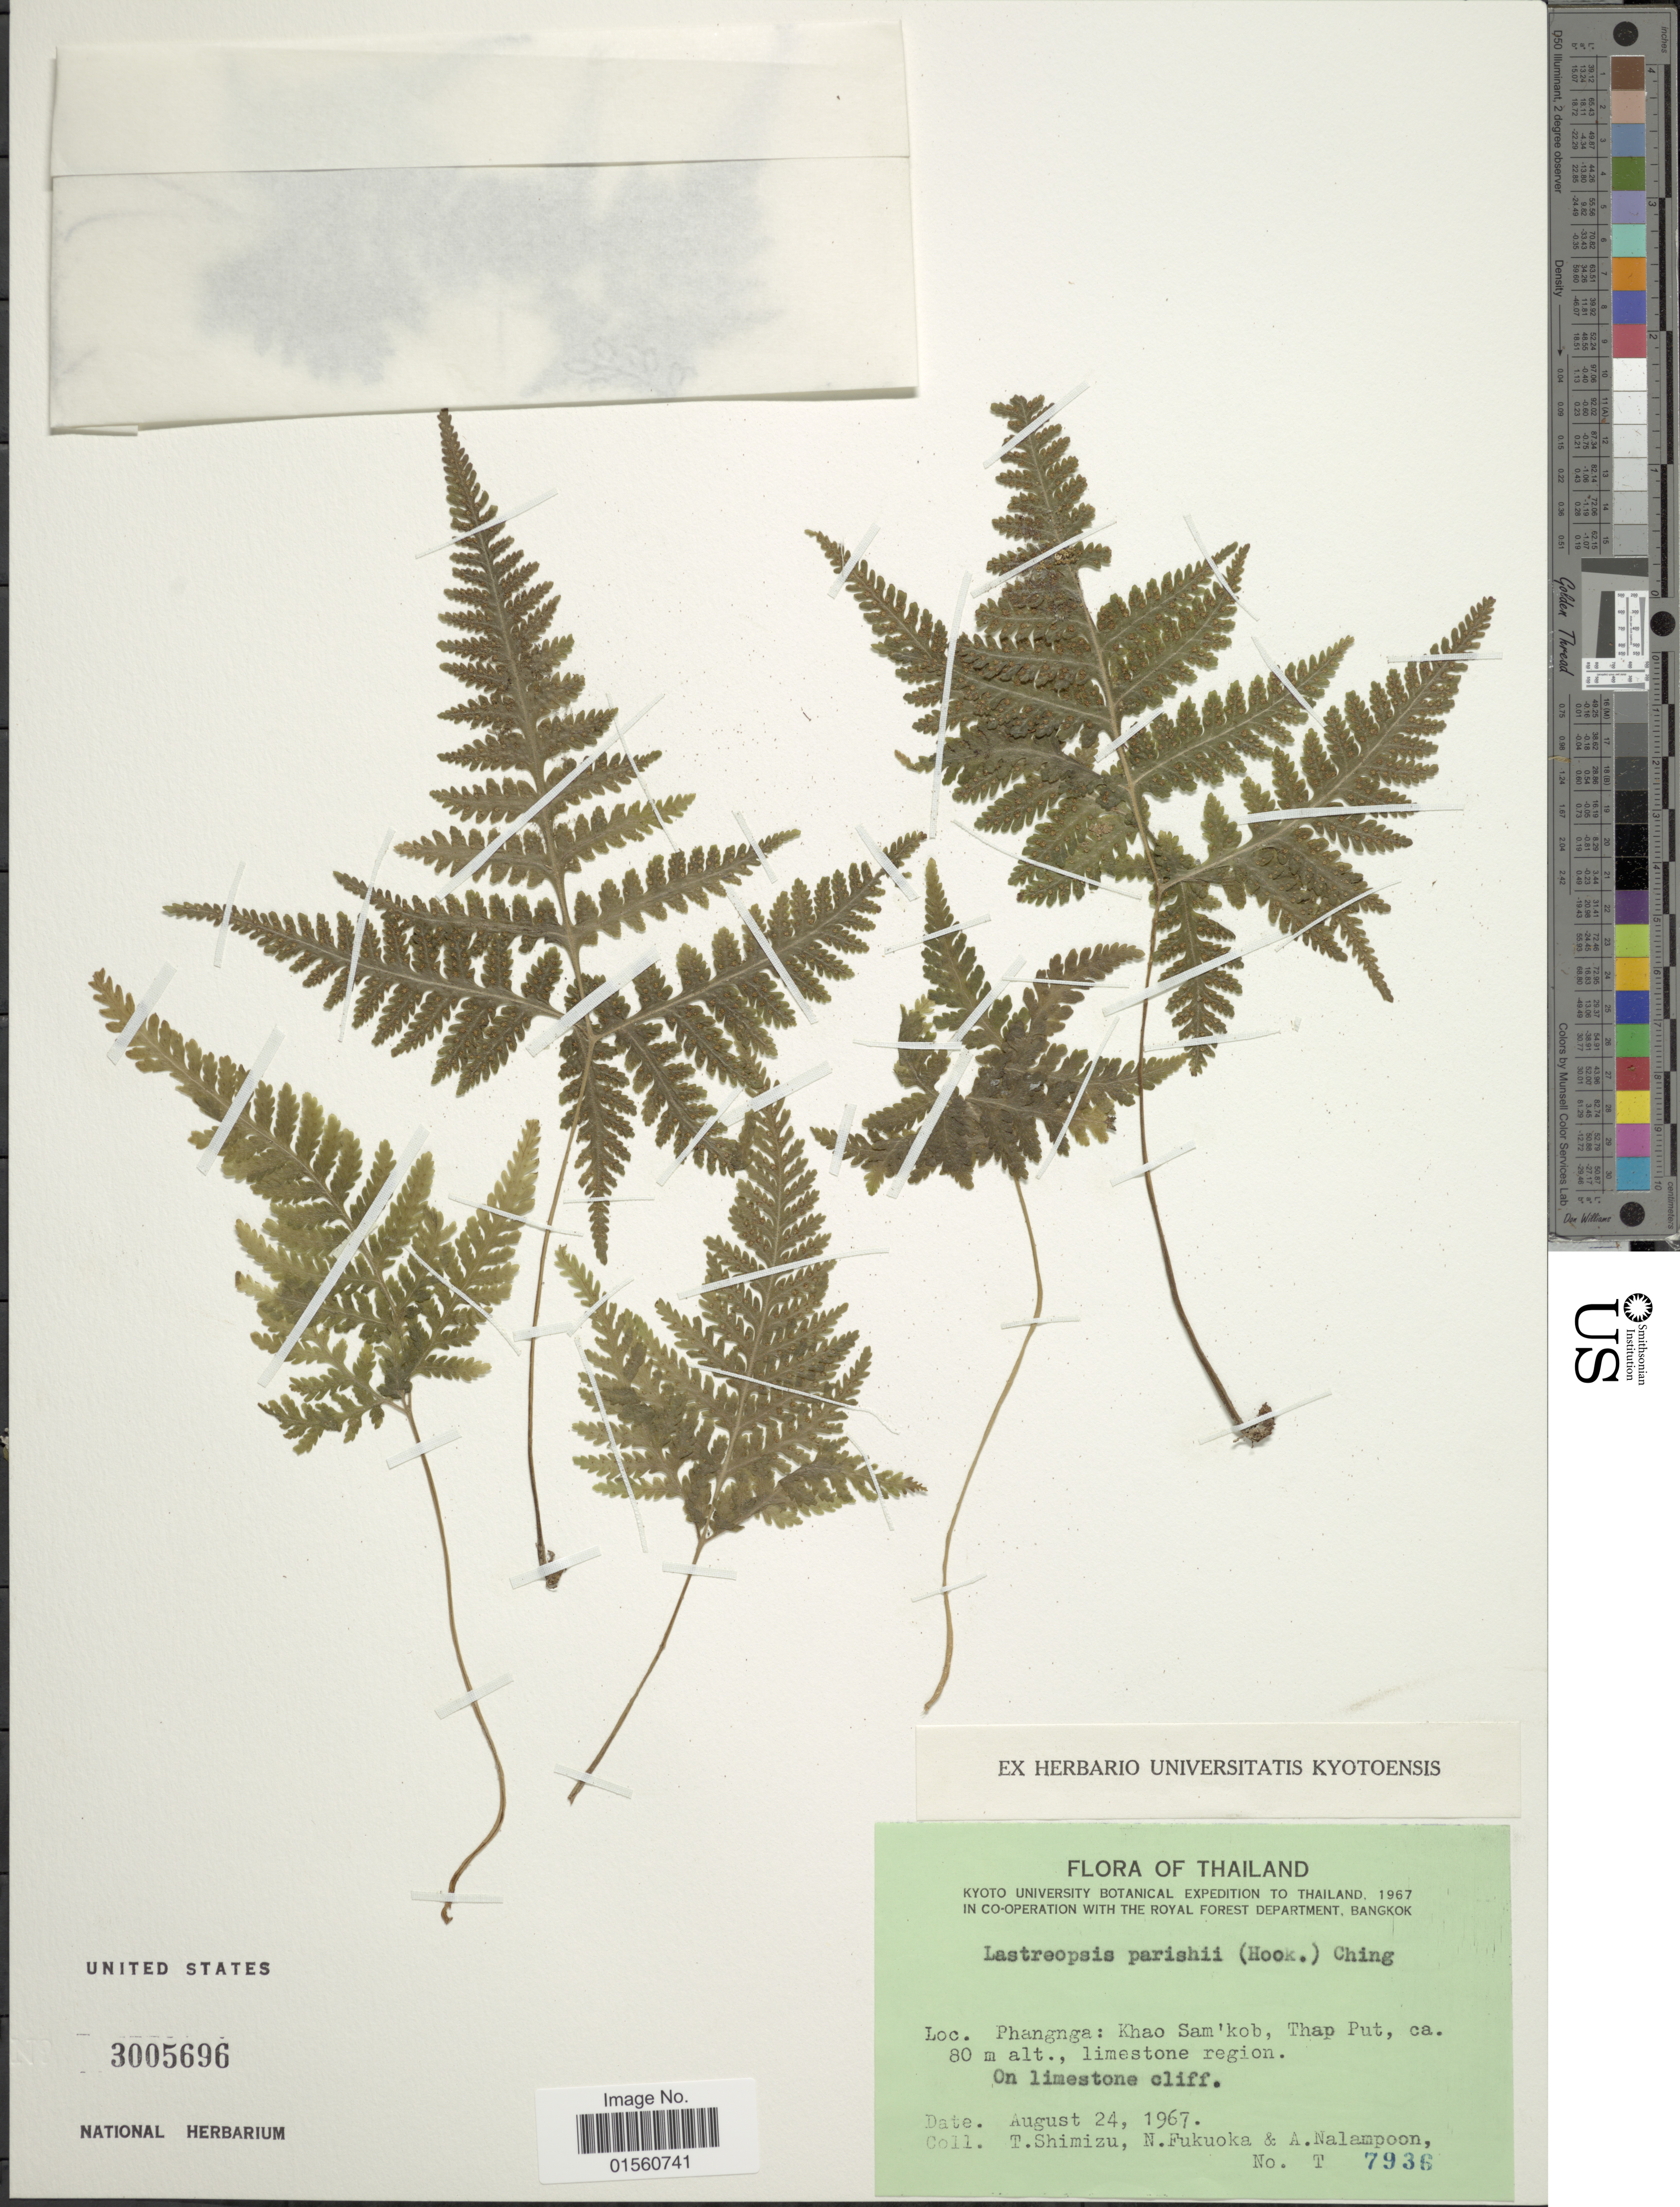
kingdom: Plantae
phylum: Tracheophyta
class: Polypodiopsida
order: Polypodiales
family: Dryopteridaceae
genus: Lastreopsis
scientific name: Lastreopsis parrishii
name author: (Hook.) Ching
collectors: T. Shimizu, N. Fukuoka & A. Nalampoon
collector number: T 7936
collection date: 1967-08-24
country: Thailand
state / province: Phang Nga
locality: Khao Sam'kob, Thap Put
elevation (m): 80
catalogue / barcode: US 3005696